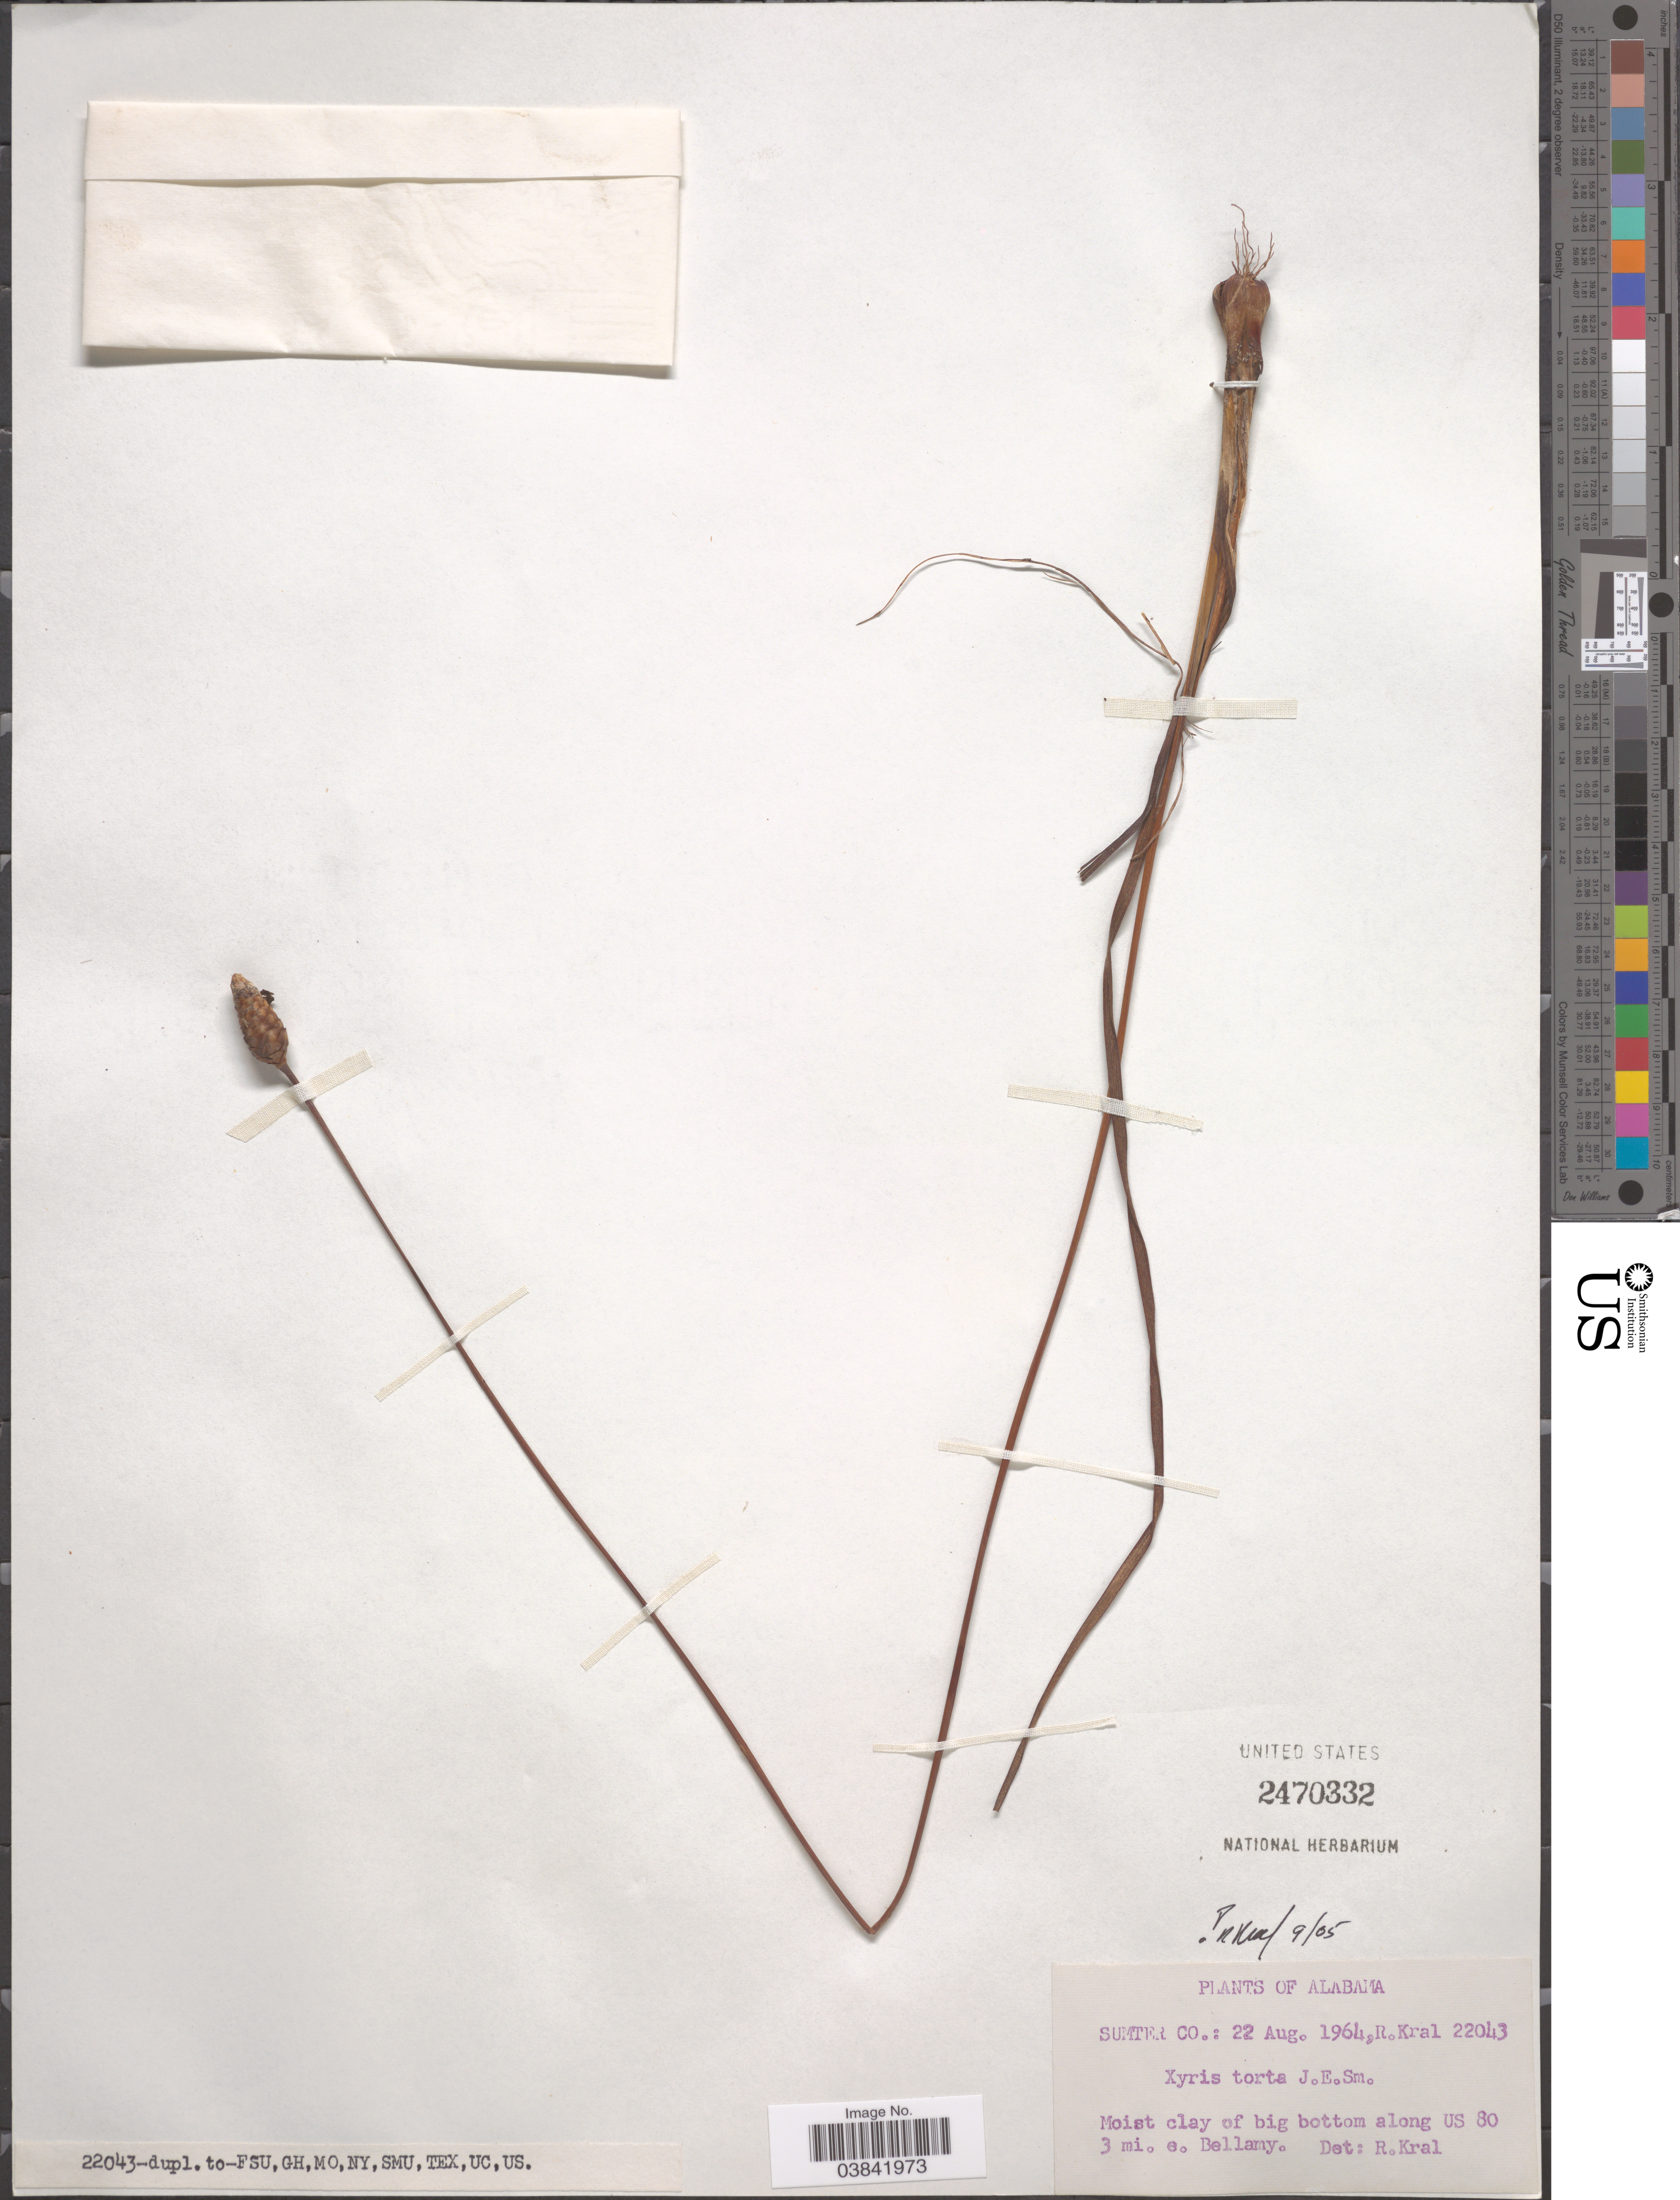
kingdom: Plantae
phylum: Tracheophyta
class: Liliopsida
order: Poales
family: Xyridaceae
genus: Xyris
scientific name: Xyris torta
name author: Sm.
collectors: R. Kral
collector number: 22043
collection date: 1964-08-22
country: United States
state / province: Alabama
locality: Sumter Co.: along US 80 3 mi. e. Bellamy.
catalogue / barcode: US 2470332